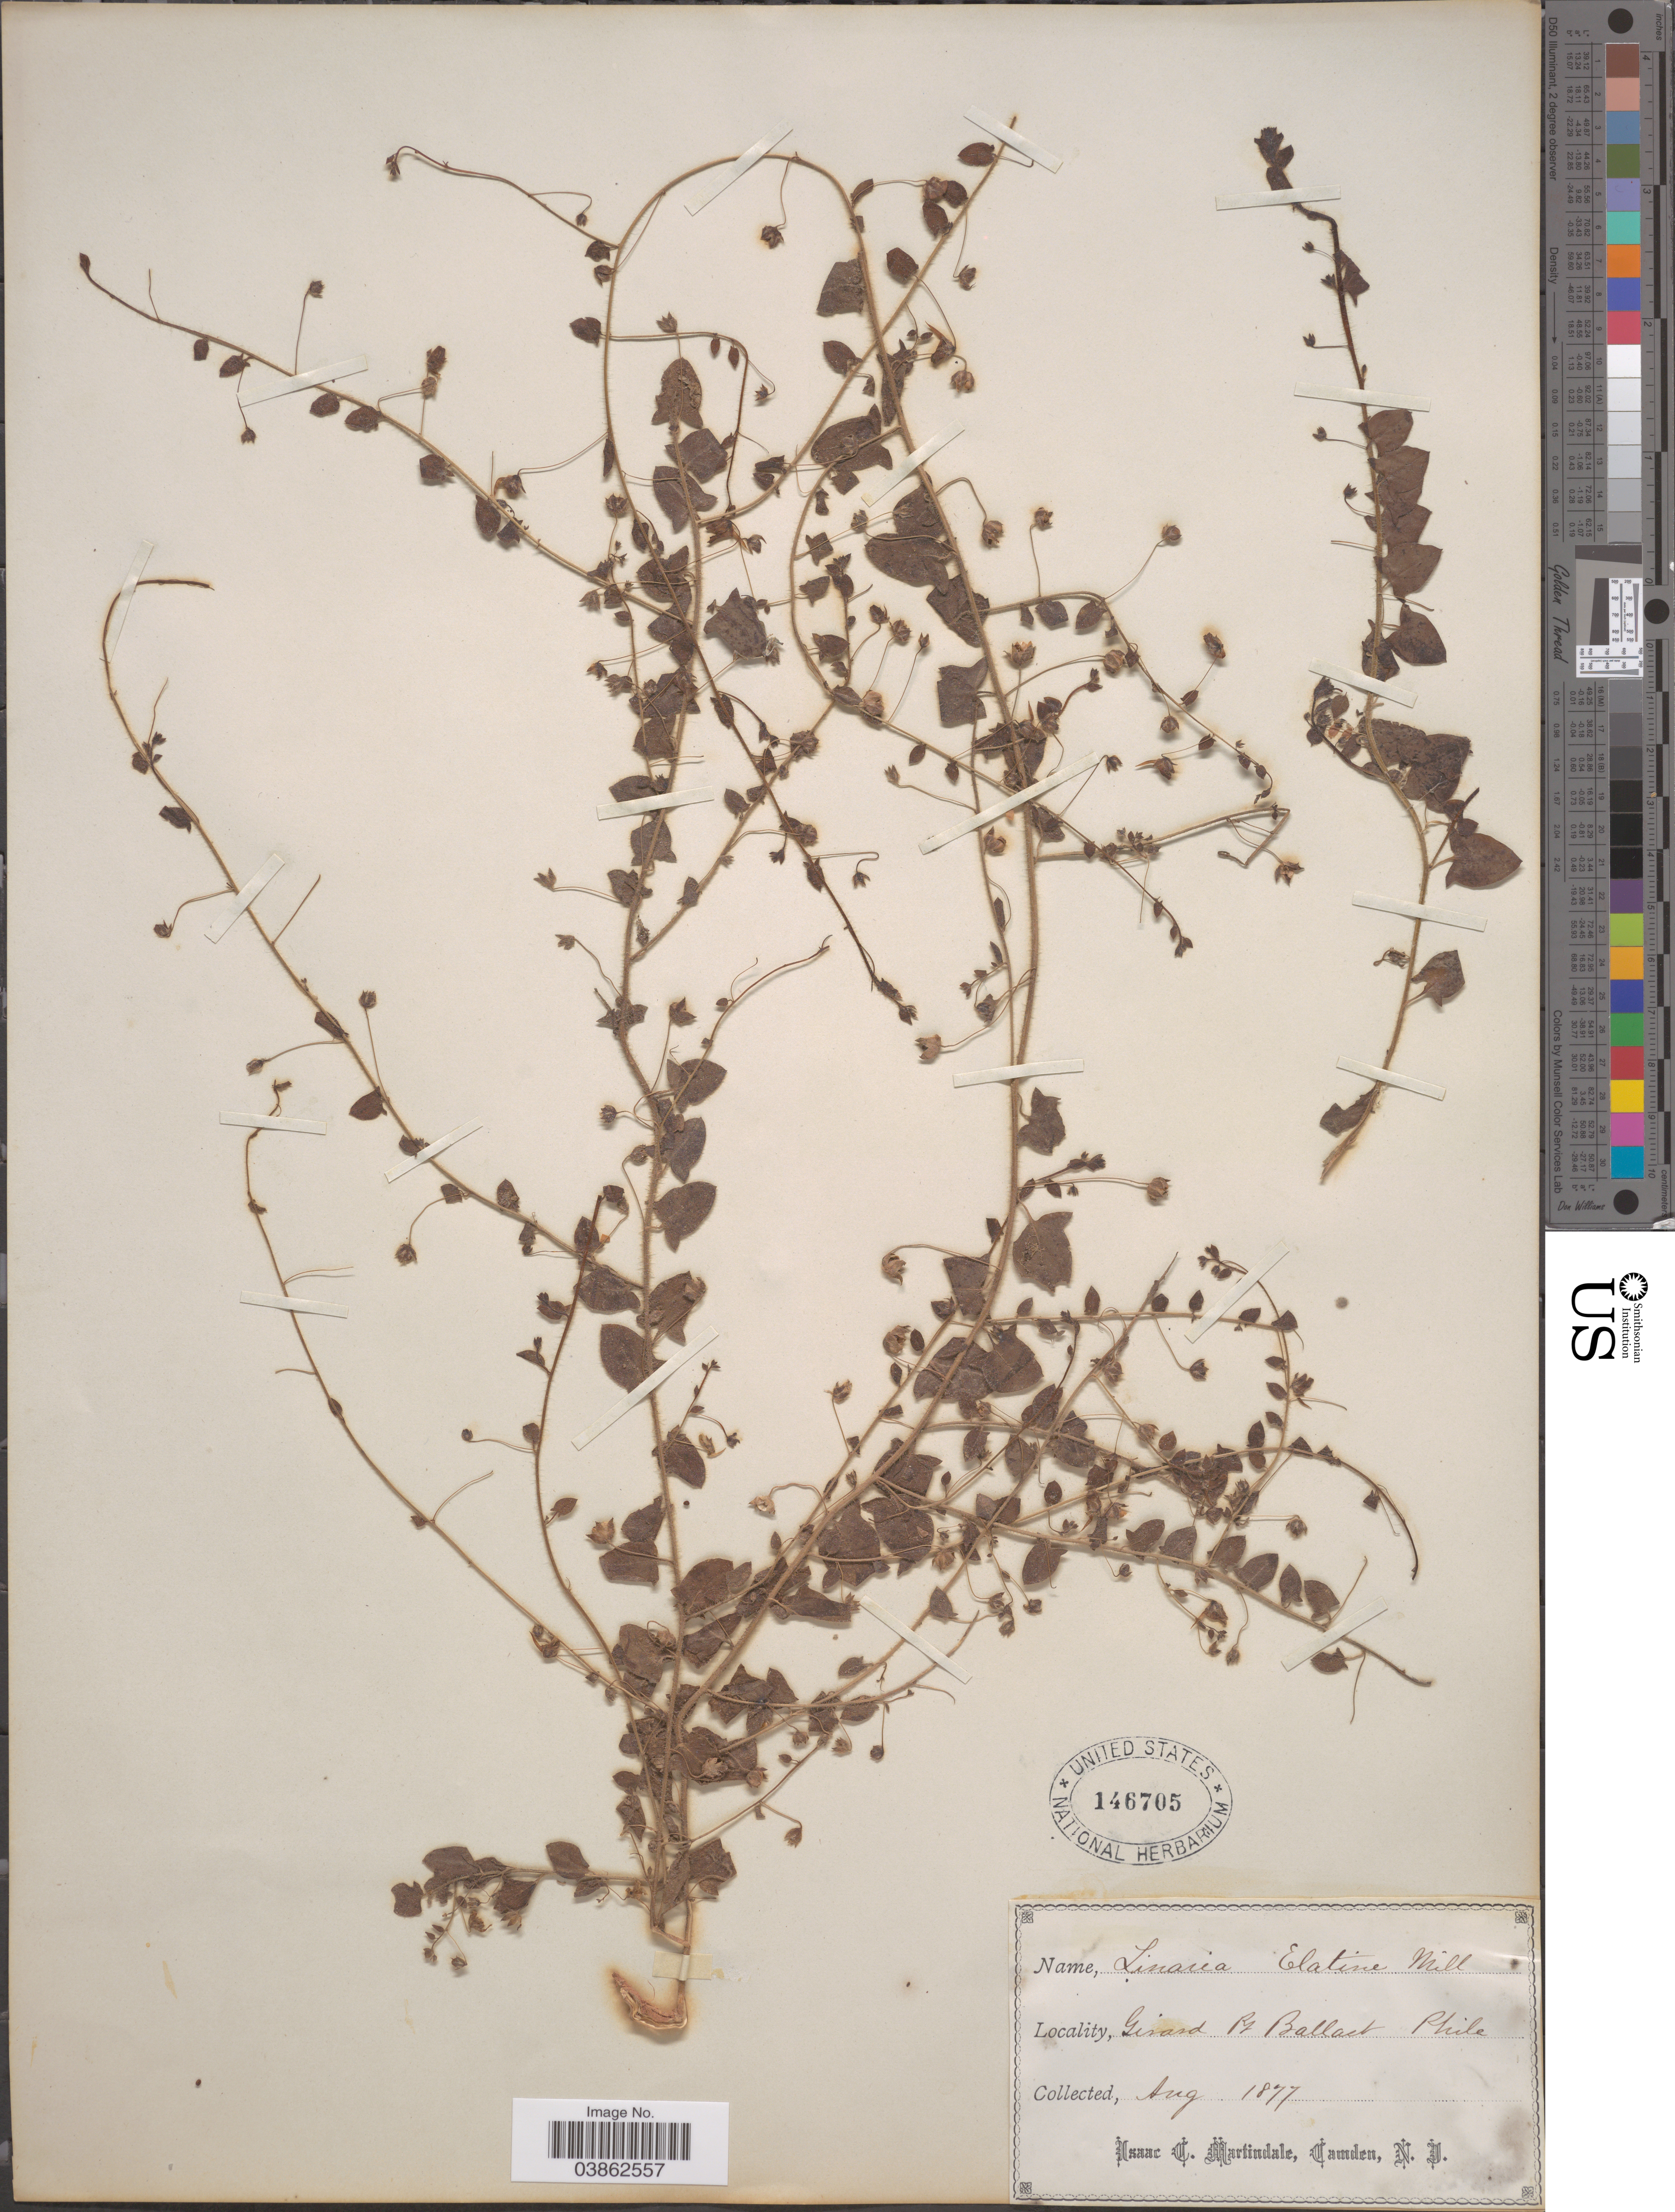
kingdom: Plantae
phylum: Tracheophyta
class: Magnoliopsida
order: Lamiales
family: Plantaginaceae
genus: Kickxia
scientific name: Kickxia elatine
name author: (L.) Dumort.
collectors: I. C. Martindale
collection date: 1877-08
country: United States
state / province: New Jersey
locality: Phile.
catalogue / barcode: US 146705